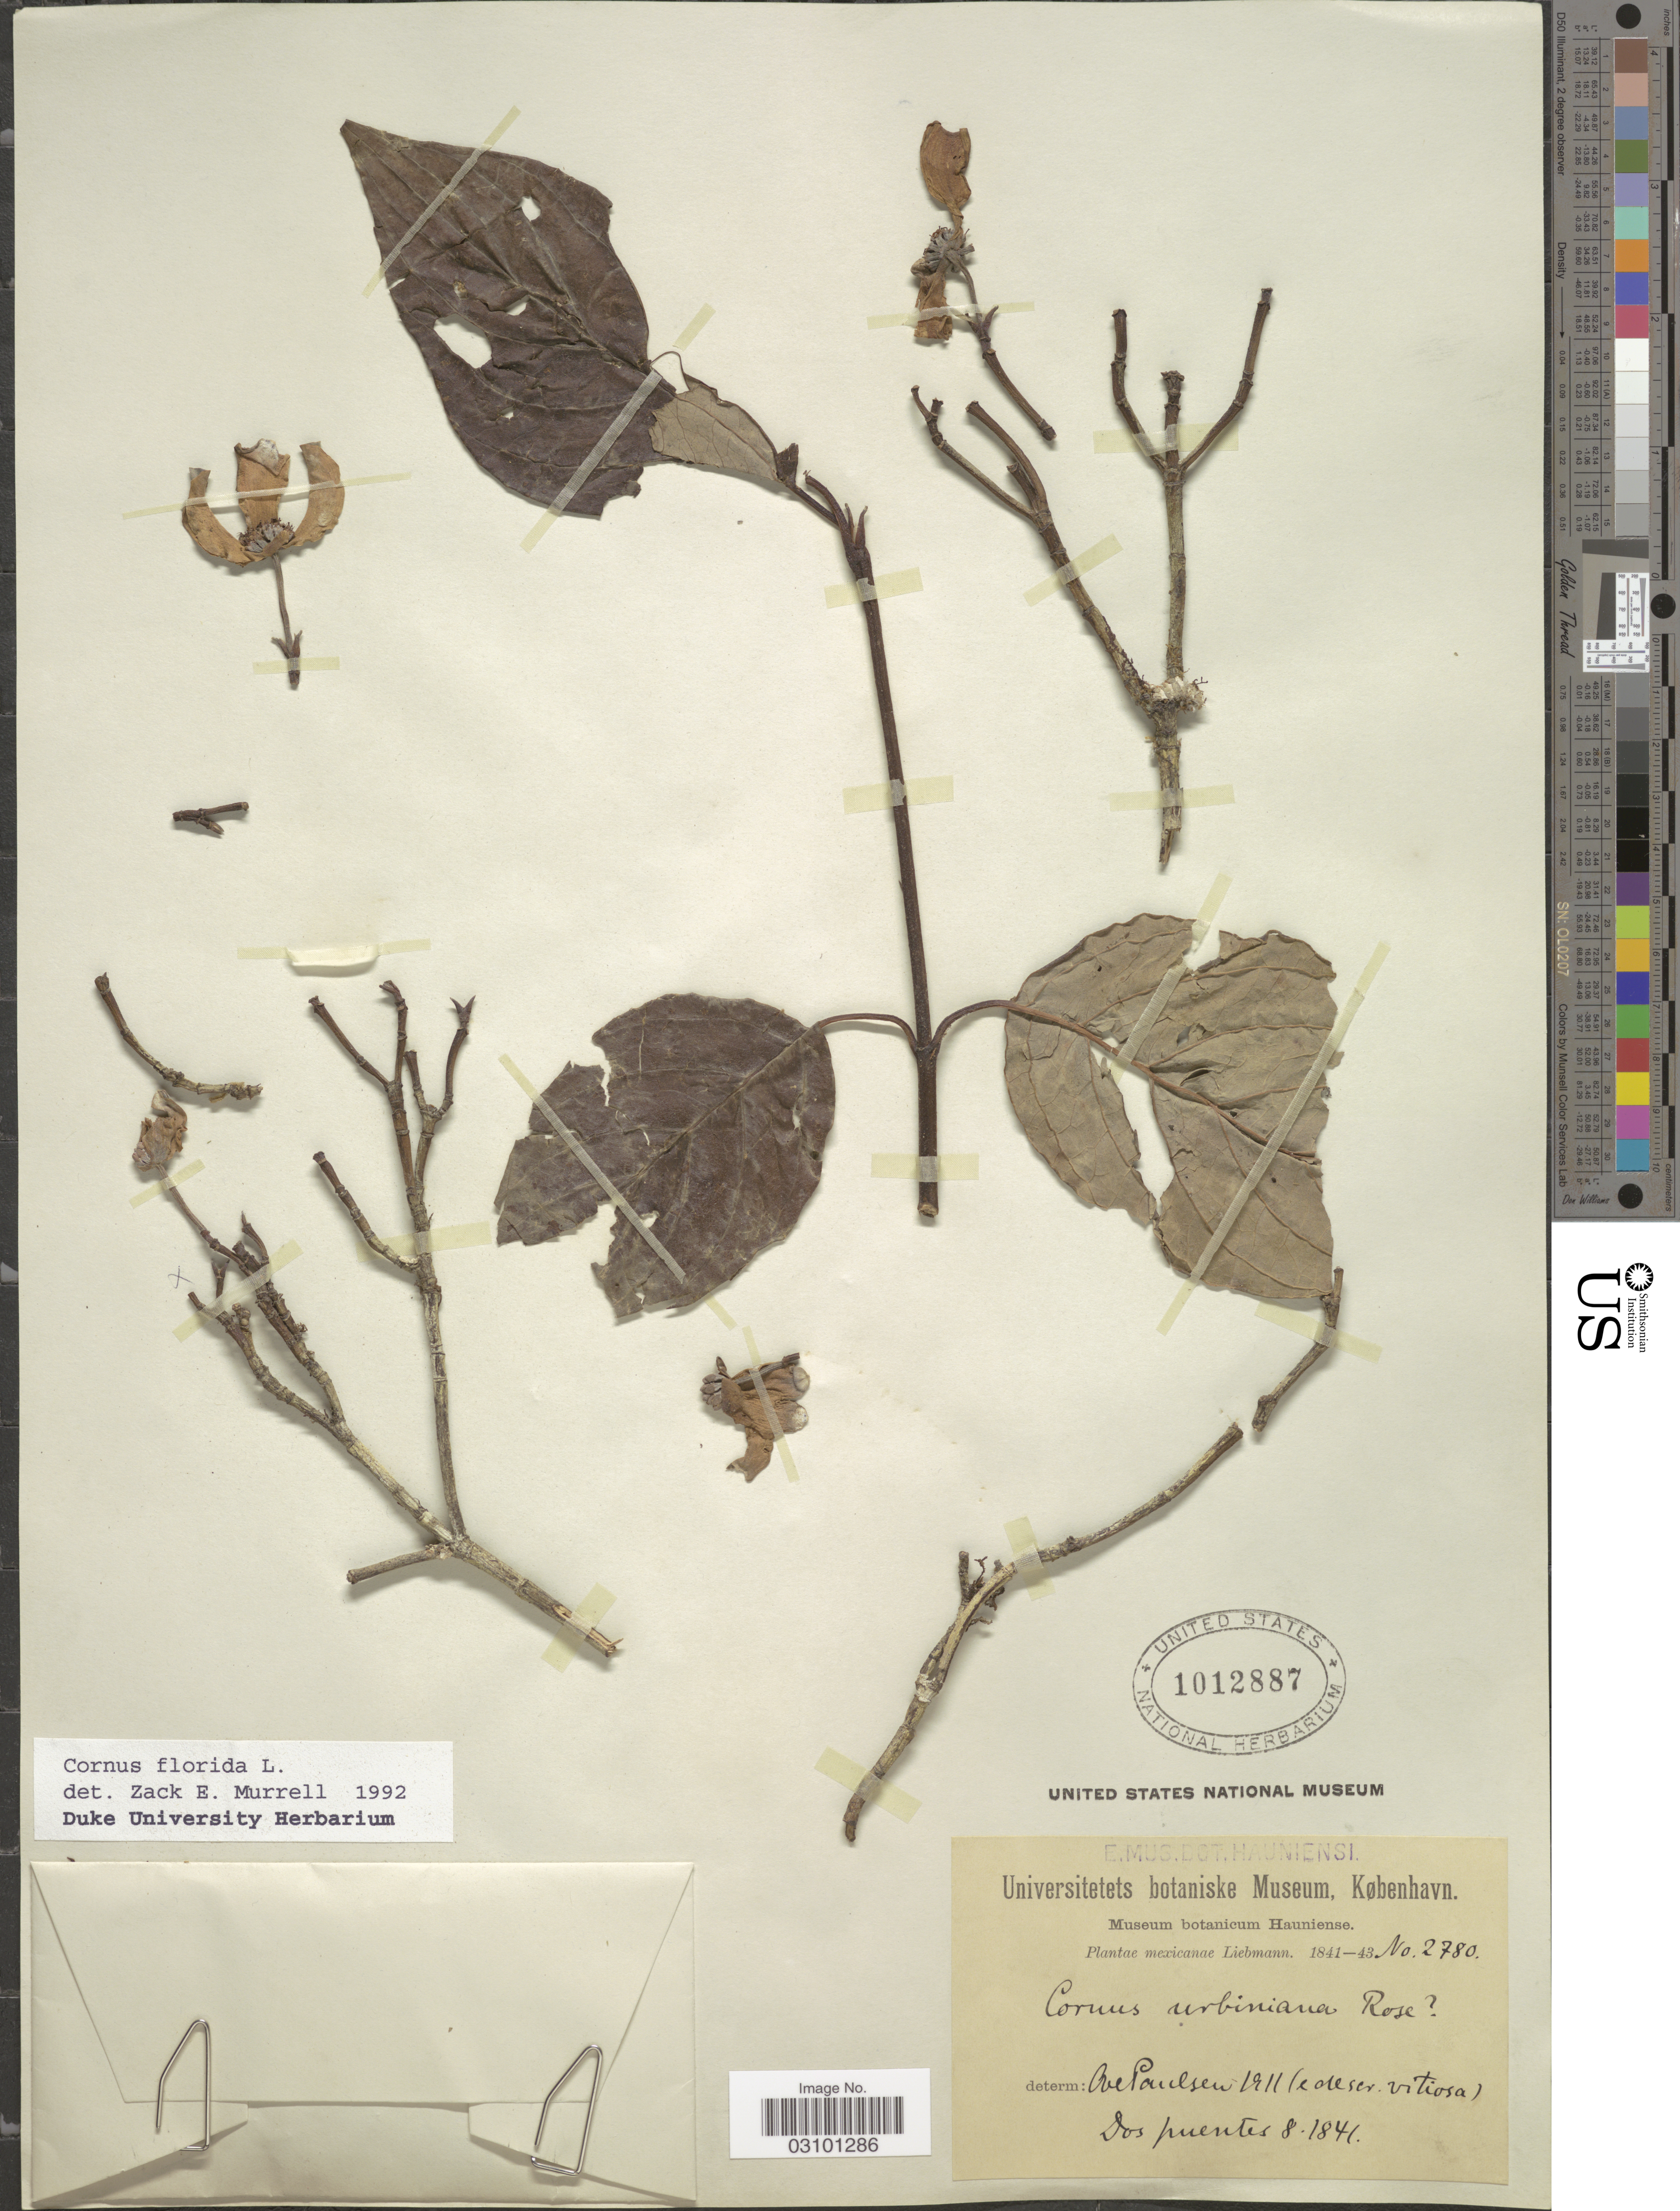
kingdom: Plantae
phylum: Tracheophyta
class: Magnoliopsida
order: Cornales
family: Cornaceae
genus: Cornus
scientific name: Cornus florida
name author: L.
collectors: Liebmann, --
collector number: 2780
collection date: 1841-08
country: Mexico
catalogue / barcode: US 1012887